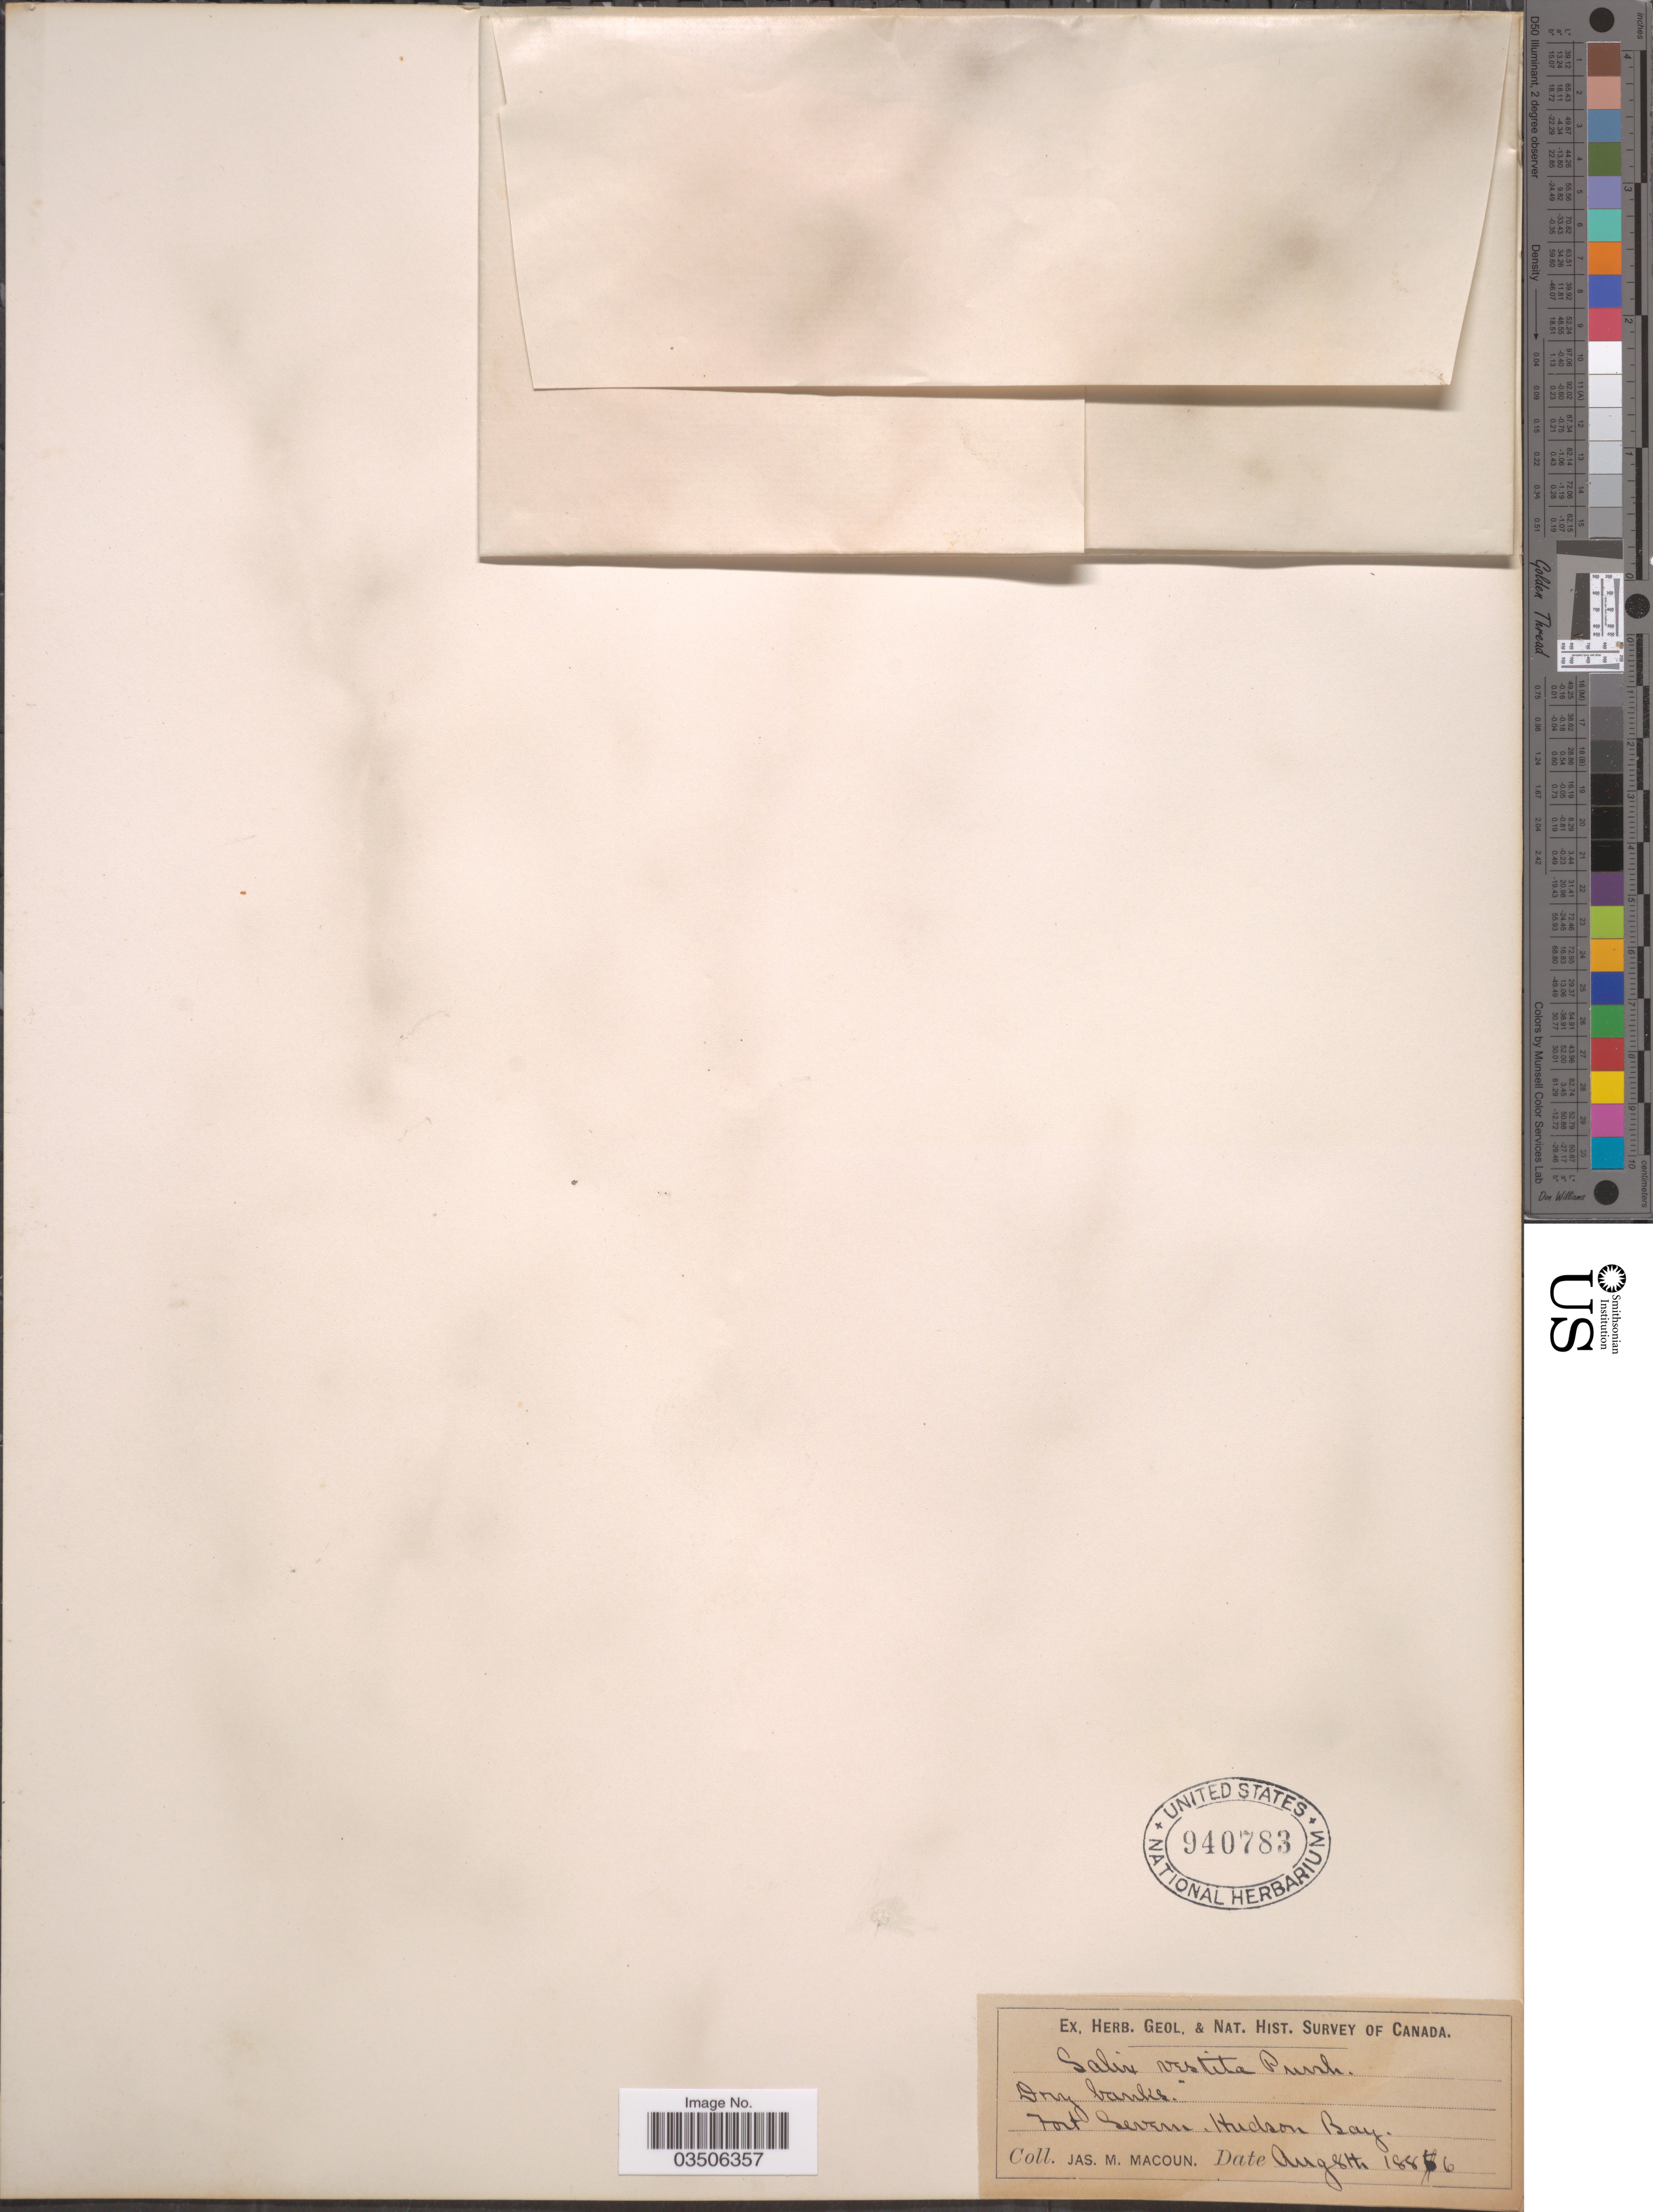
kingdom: Plantae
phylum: Tracheophyta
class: Magnoliopsida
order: Malpighiales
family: Salicaceae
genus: Salix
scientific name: Salix vestita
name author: Pursh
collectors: J. M. Macoun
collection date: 1886-08-08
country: Canada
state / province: Ontario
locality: Fort Severn. Hudson Bay.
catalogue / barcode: US 940783